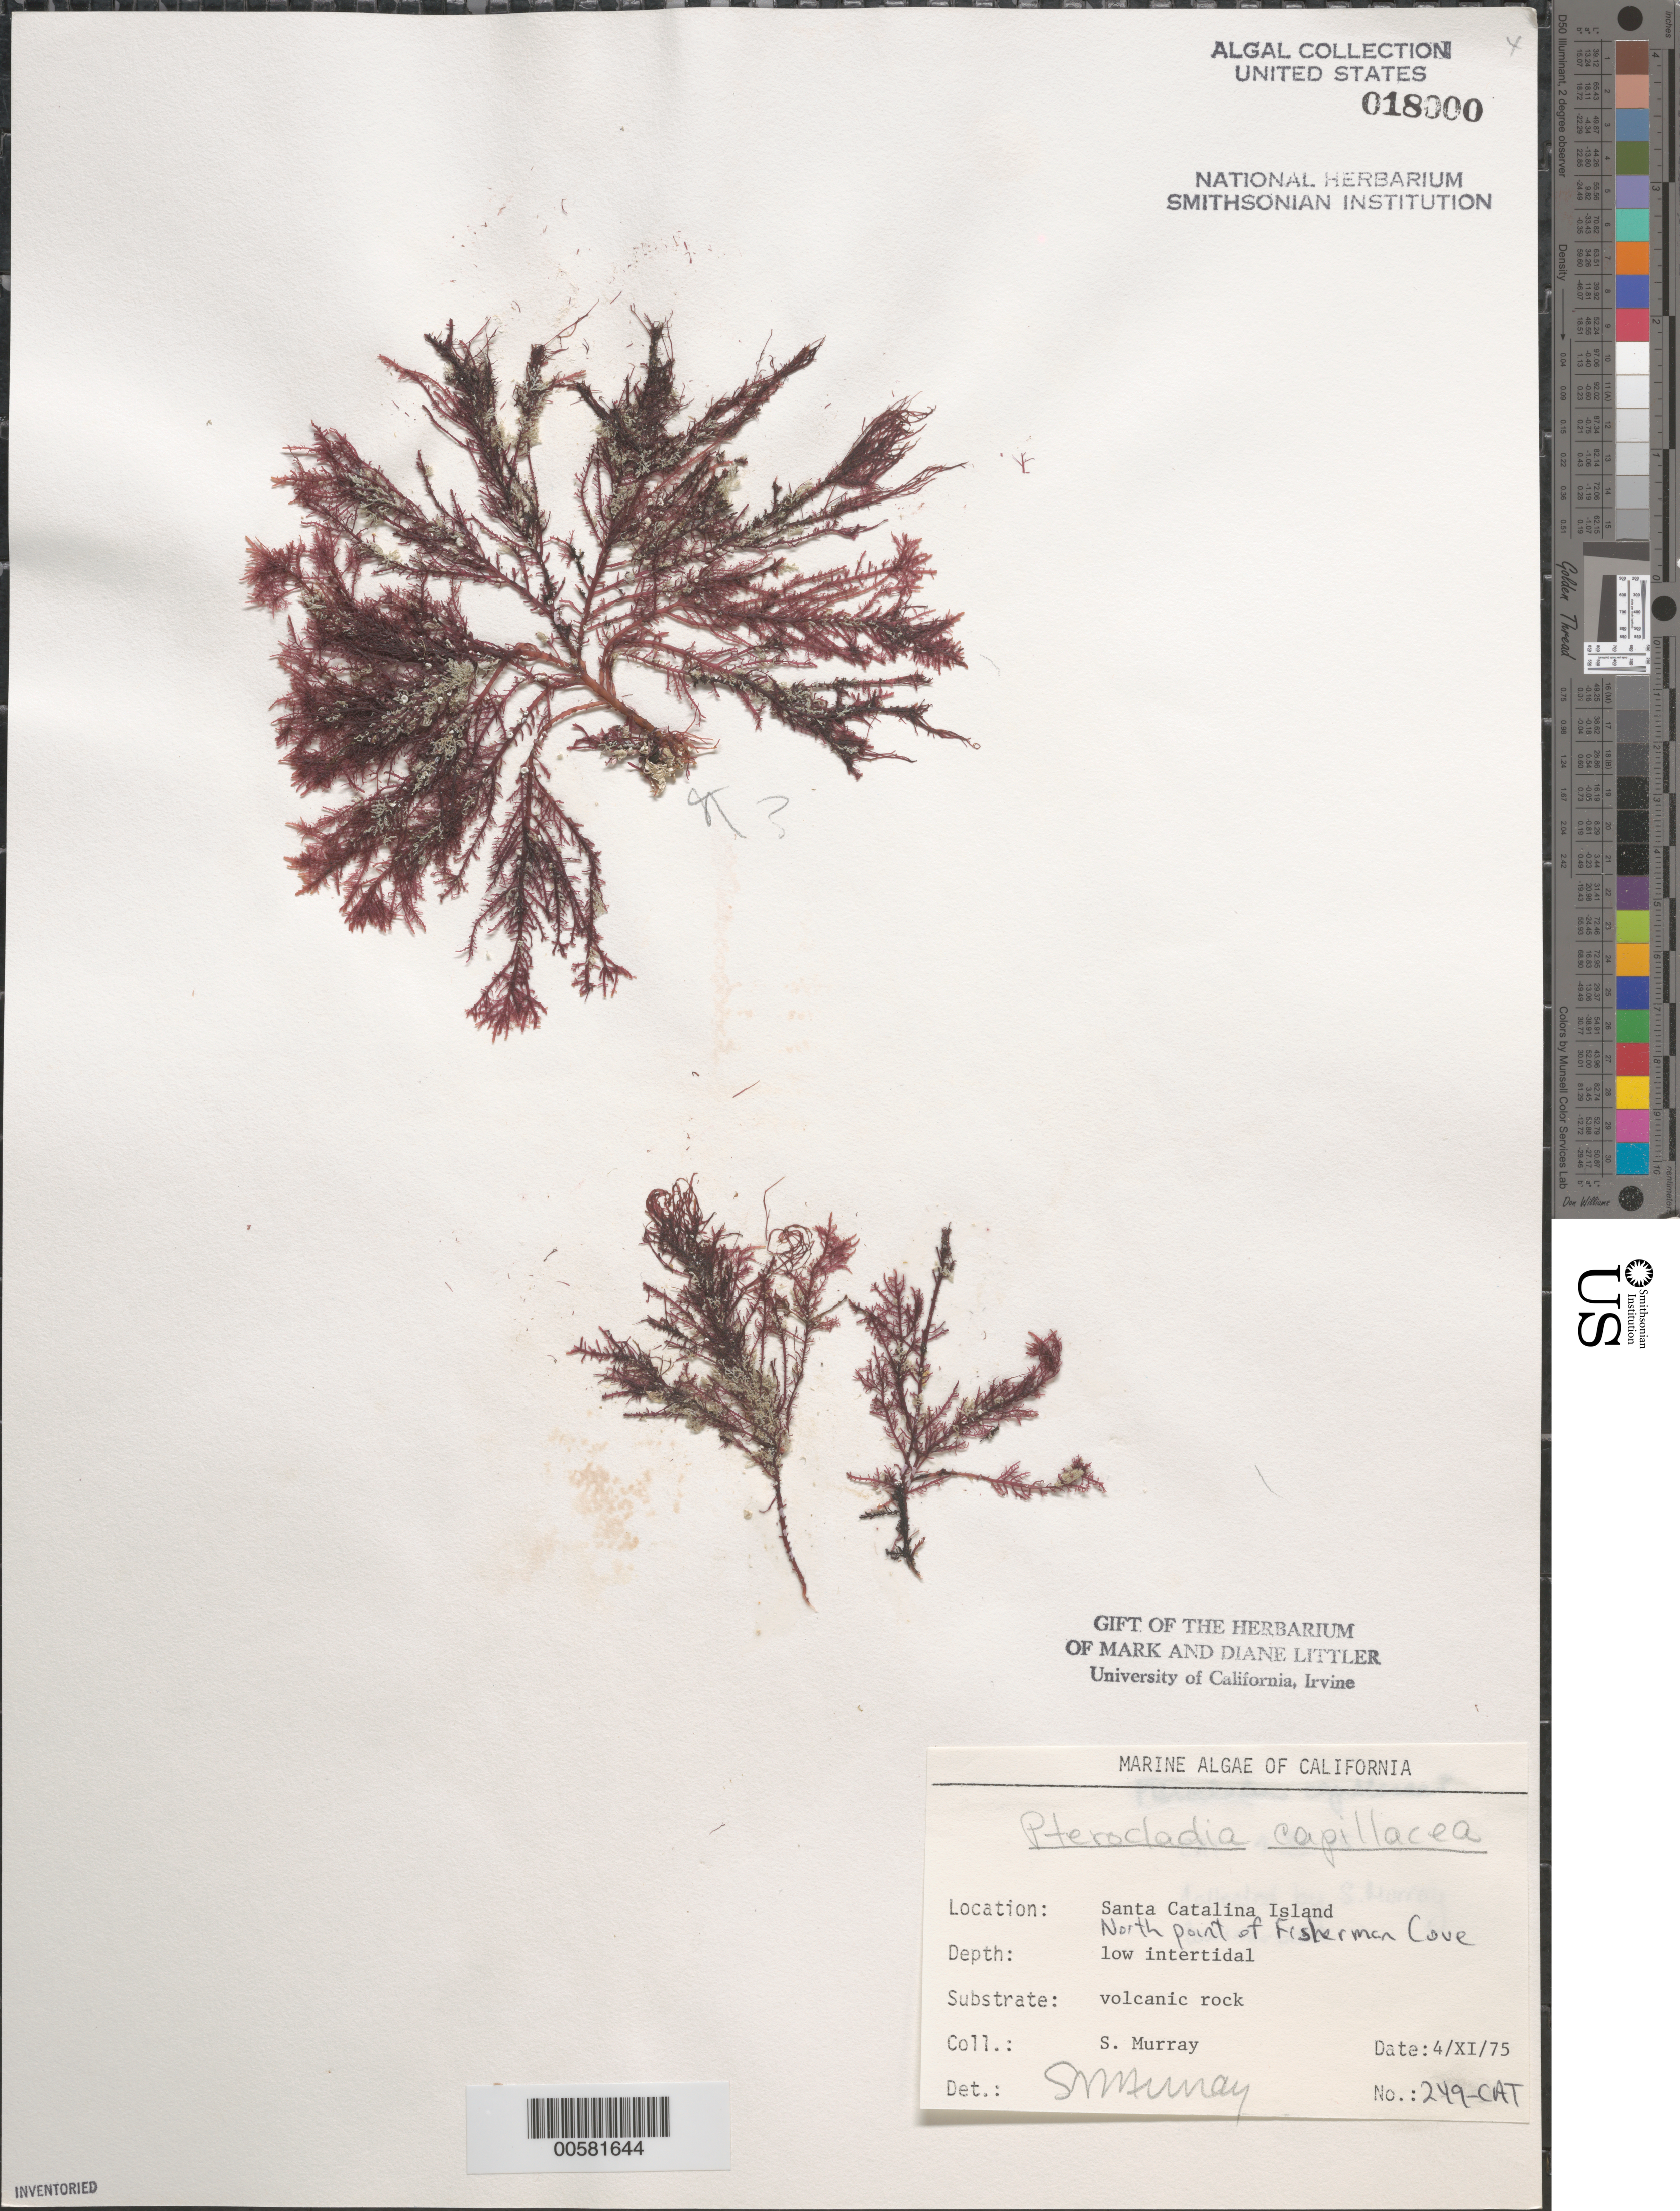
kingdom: Plantae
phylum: Rhodophyta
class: Florideophyceae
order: Gelidiales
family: Pterocladiaceae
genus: Pterocladiella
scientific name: Pterocladiella capillacea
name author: (S.G. Gmel.) Santelices & Hommers.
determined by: Algae name updating Project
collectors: S. N. Murray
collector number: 249-cat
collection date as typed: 04 Nov 1975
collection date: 1975-11-04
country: United States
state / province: California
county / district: Los Angeles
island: Santa Catalina Island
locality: Fishermen Cove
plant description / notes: BLM-SOCALBIGHT Rocky Intertidal Survey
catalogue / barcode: US 18000